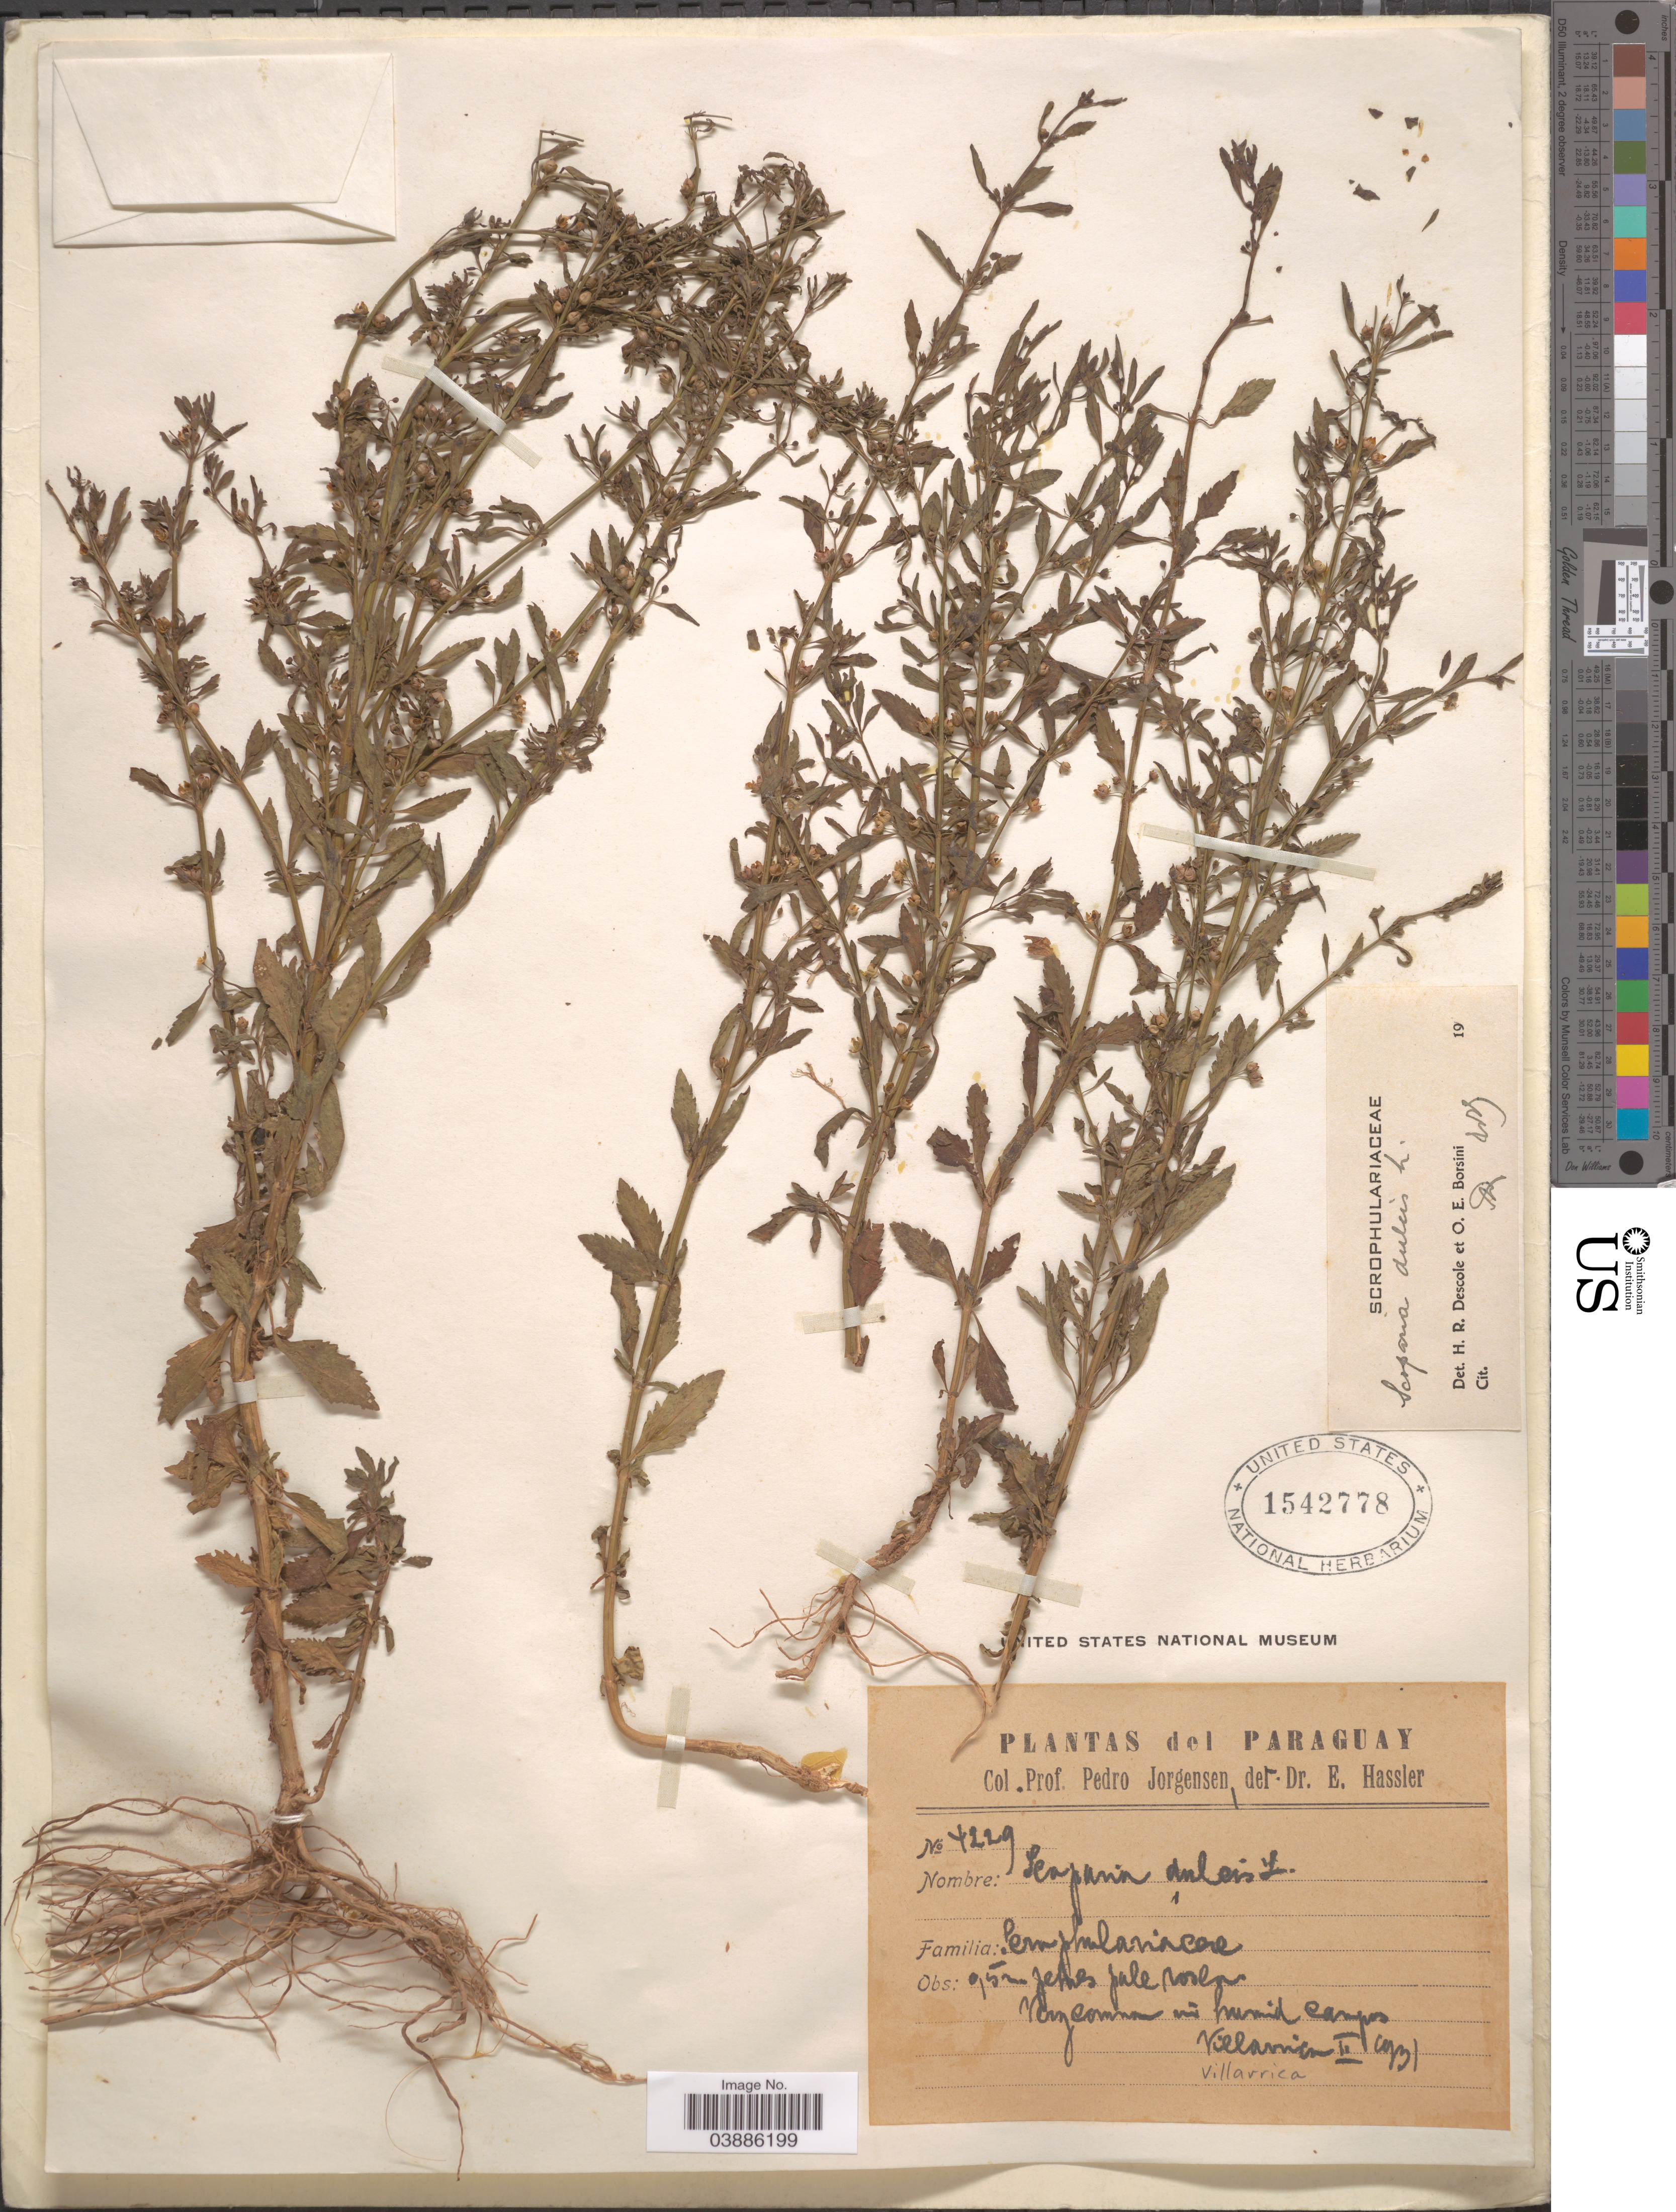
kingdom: Plantae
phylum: Tracheophyta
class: Magnoliopsida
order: Lamiales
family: Plantaginaceae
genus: Scoparia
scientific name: Scoparia dulcis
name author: L.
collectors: P. Jörgensen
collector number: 4229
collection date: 1931-02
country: Paraguay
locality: Villarrica.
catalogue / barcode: US 1542778